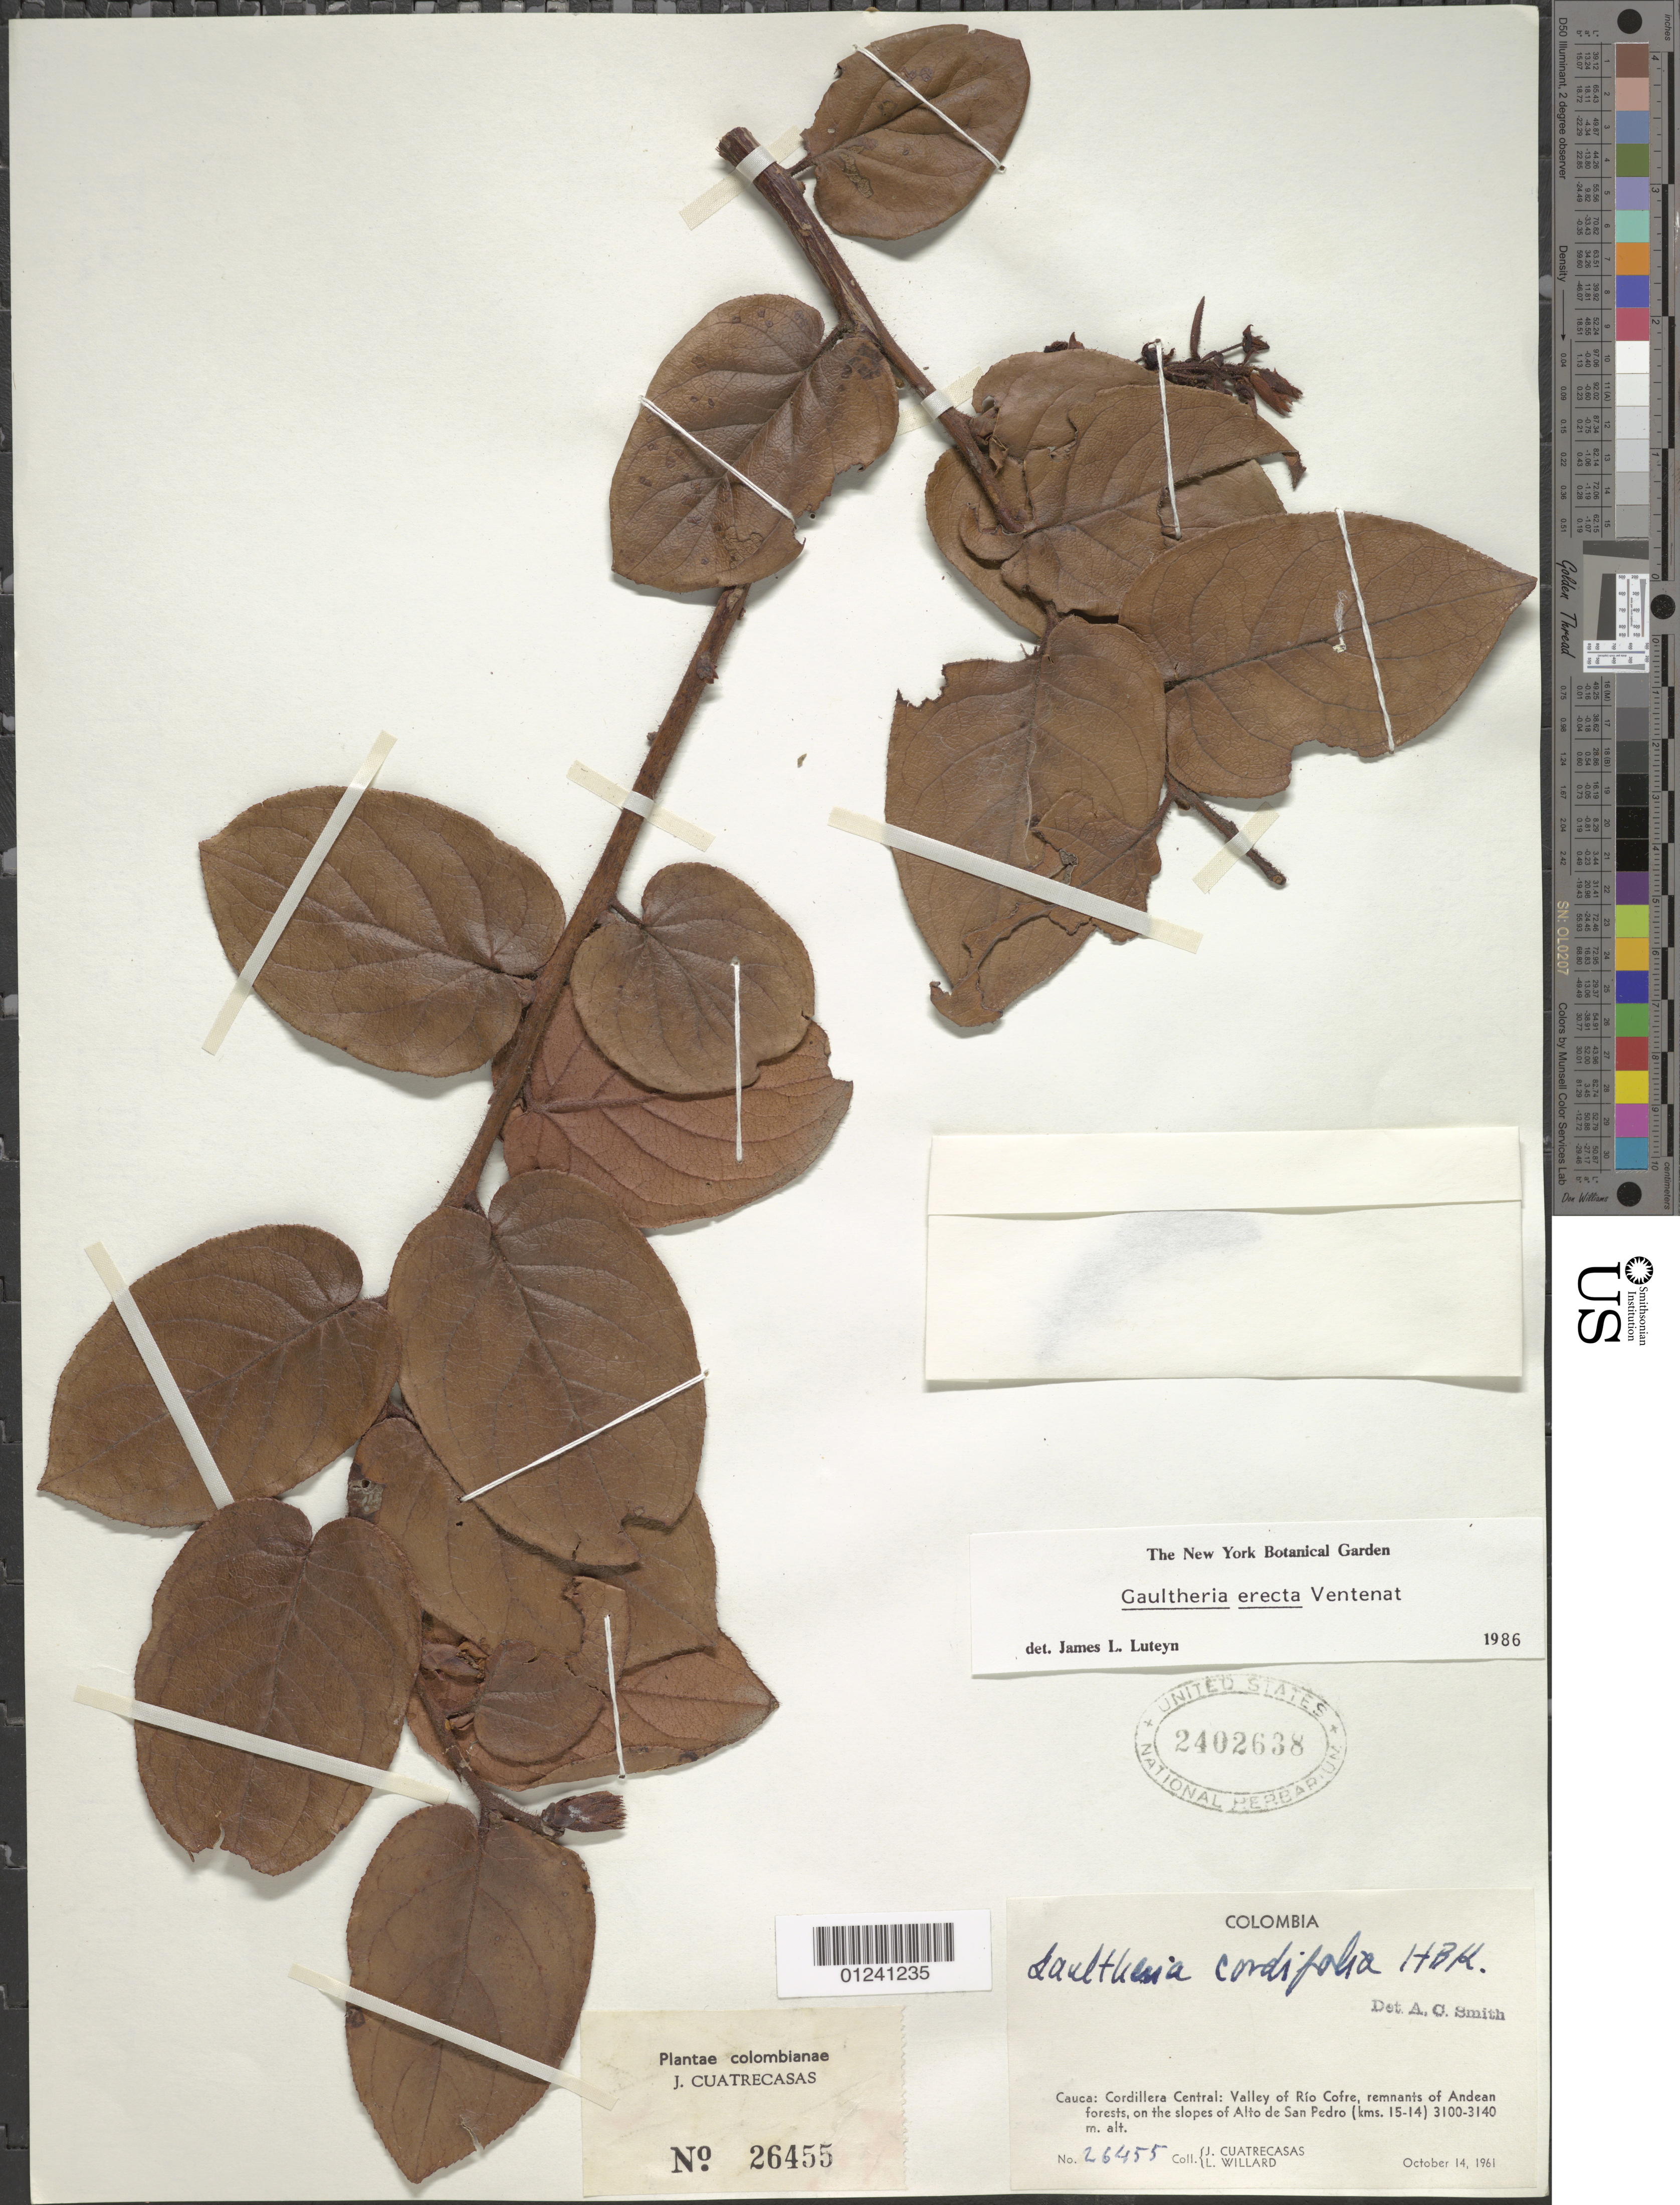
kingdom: Plantae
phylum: Tracheophyta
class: Magnoliopsida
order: Ericales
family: Ericaceae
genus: Gaultheria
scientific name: Gaultheria erecta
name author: Vent.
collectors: J. Cuatrecasas & L. Willard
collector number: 26455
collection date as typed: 14 Oct 1961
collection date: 1961-10-14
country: Colombia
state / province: Cauca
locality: Cordillera Central, valley of Río Cofré, on the slopes of Alto de San Pedro (kms 15-14)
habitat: remnants of Andean forests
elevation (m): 3100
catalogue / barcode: US 2402638